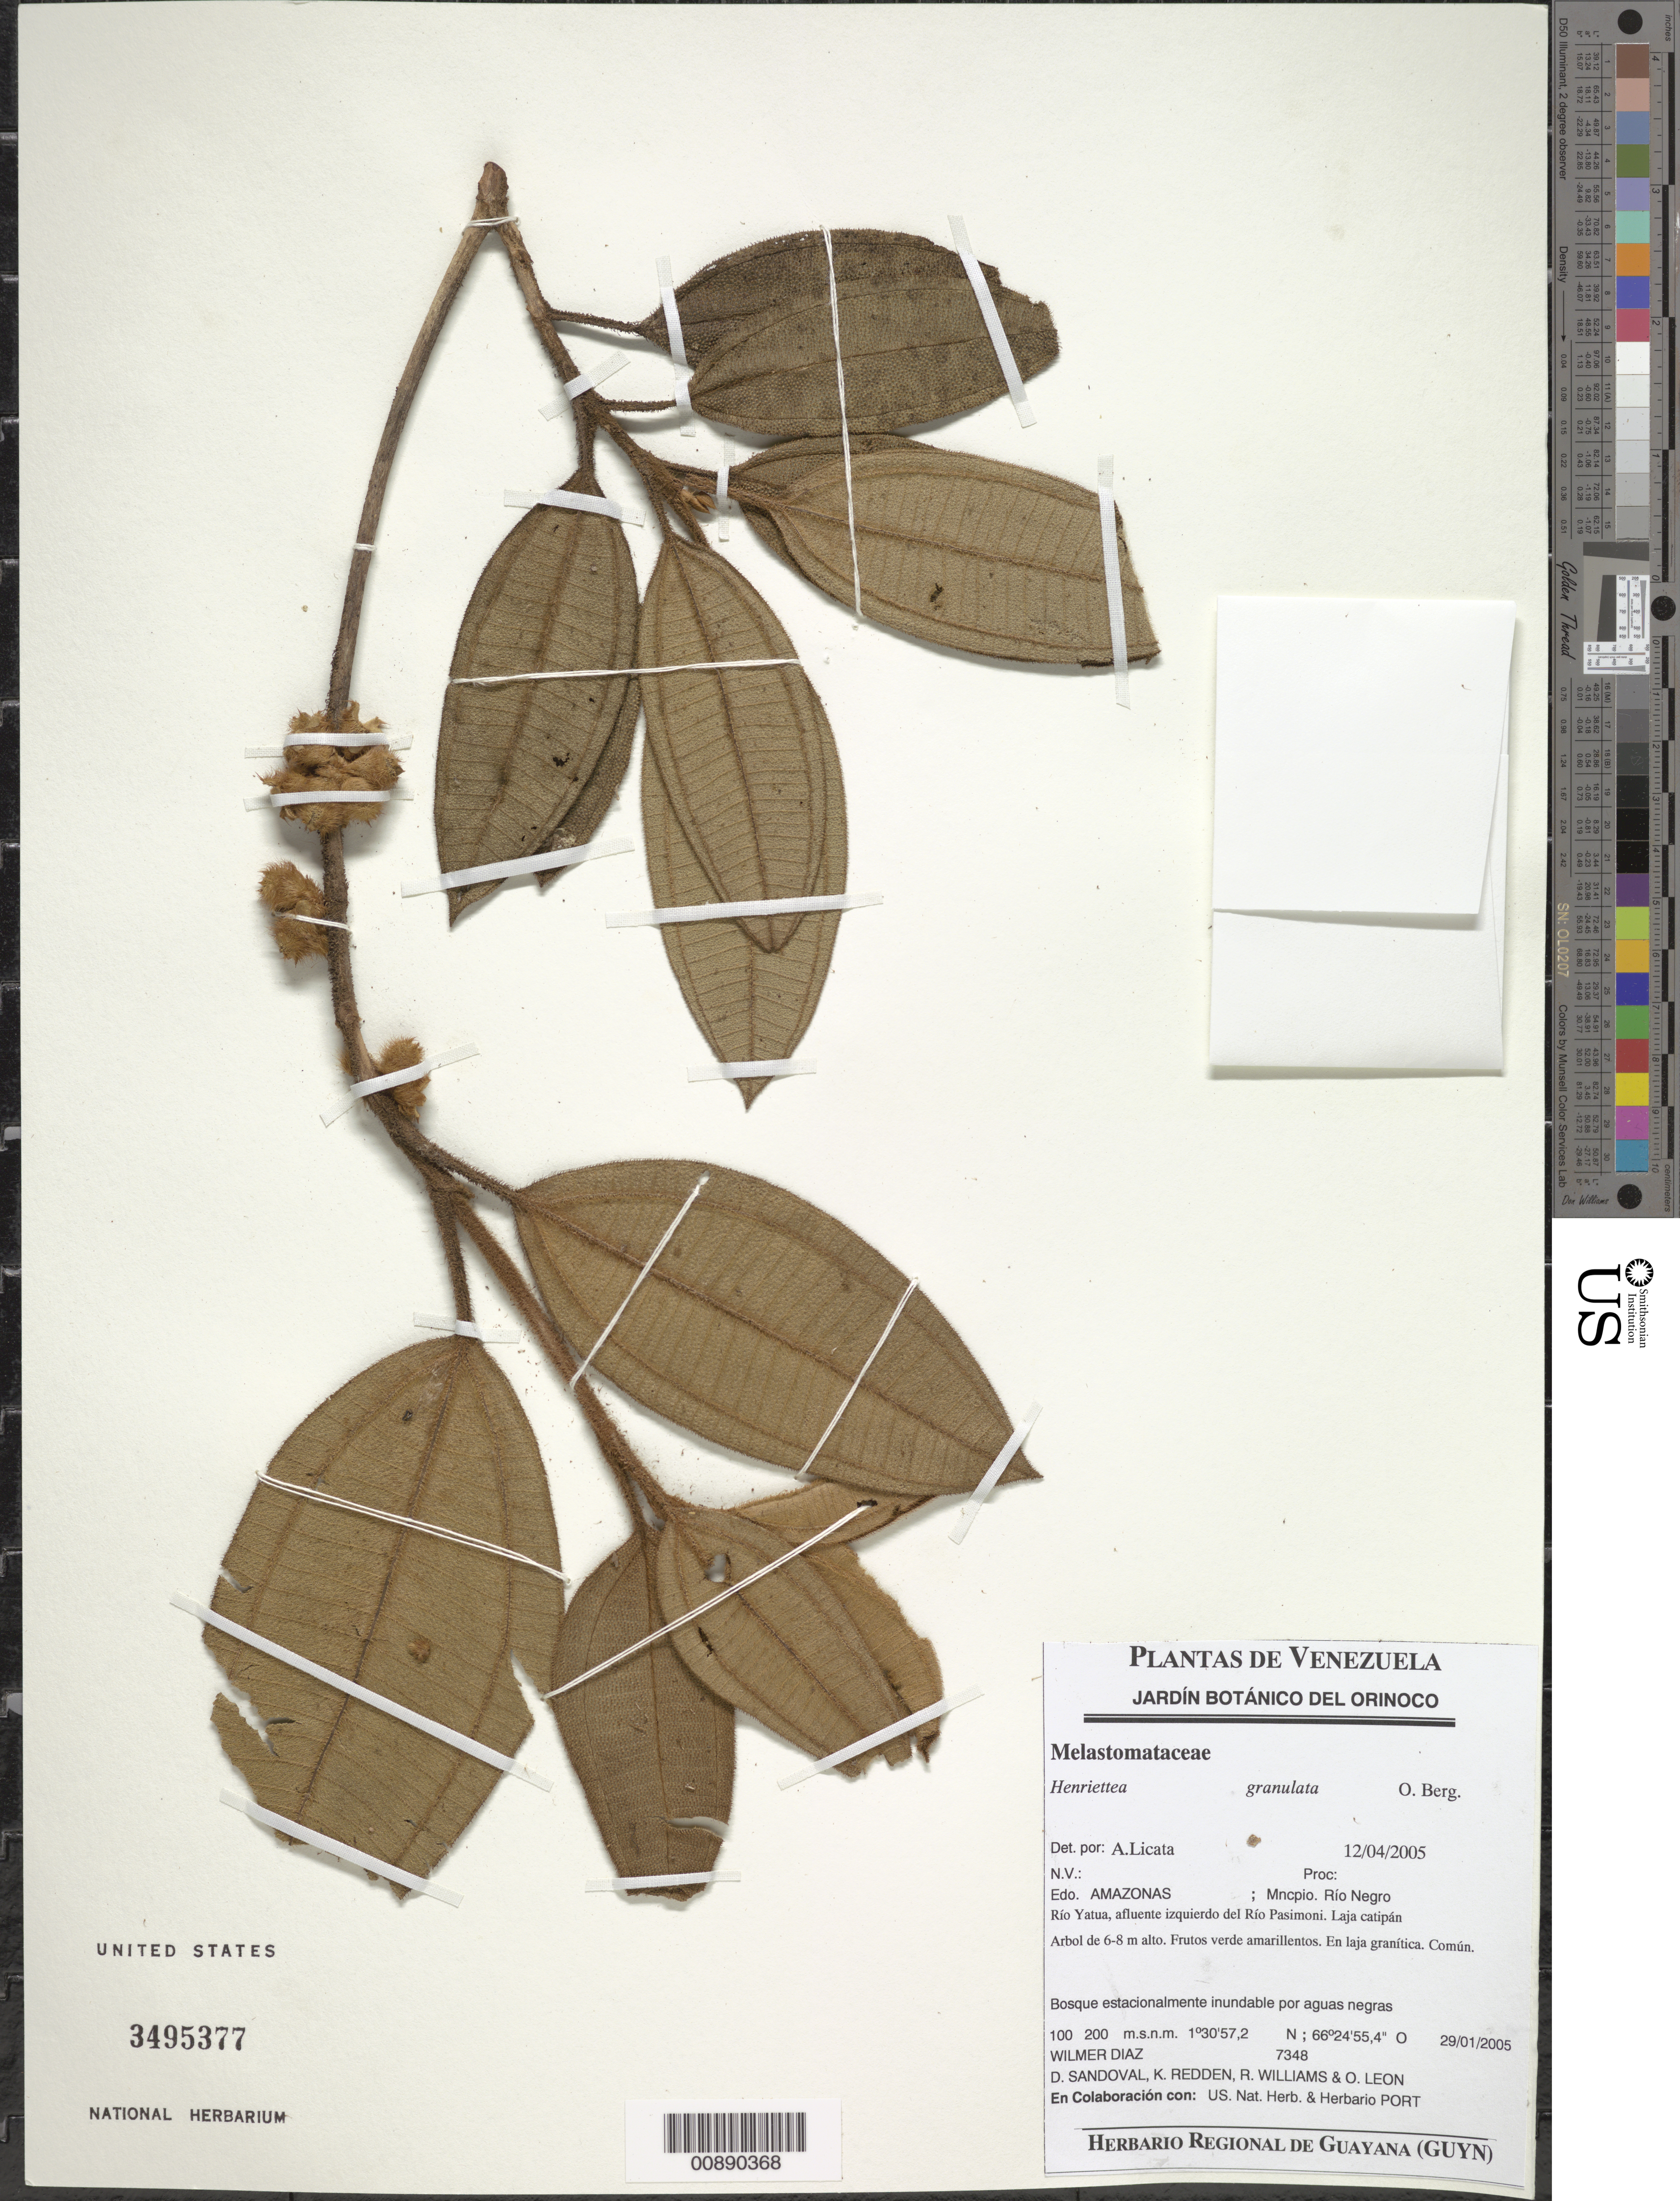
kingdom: Plantae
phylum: Tracheophyta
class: Magnoliopsida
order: Myrtales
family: Melastomataceae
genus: Henriettea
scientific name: Henriettea granulata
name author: Berg ex Triana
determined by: Licata, A., (PORT), Univ. Nac. Exp. de los Llanos Ezequiel Zamora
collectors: W. Díaz P., D. Sandoval, K. M. Redden, R. Williams & O. León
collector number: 7348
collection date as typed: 29-Jan-05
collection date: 2005-01-29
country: Venezuela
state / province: Amazonas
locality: Mun. Río Negro, Río Yatua, afluente del Río Pasimoni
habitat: Bosque estacionalmente inundable por aguas negras; laja catipán, laja granítica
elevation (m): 100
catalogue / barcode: US 3495377